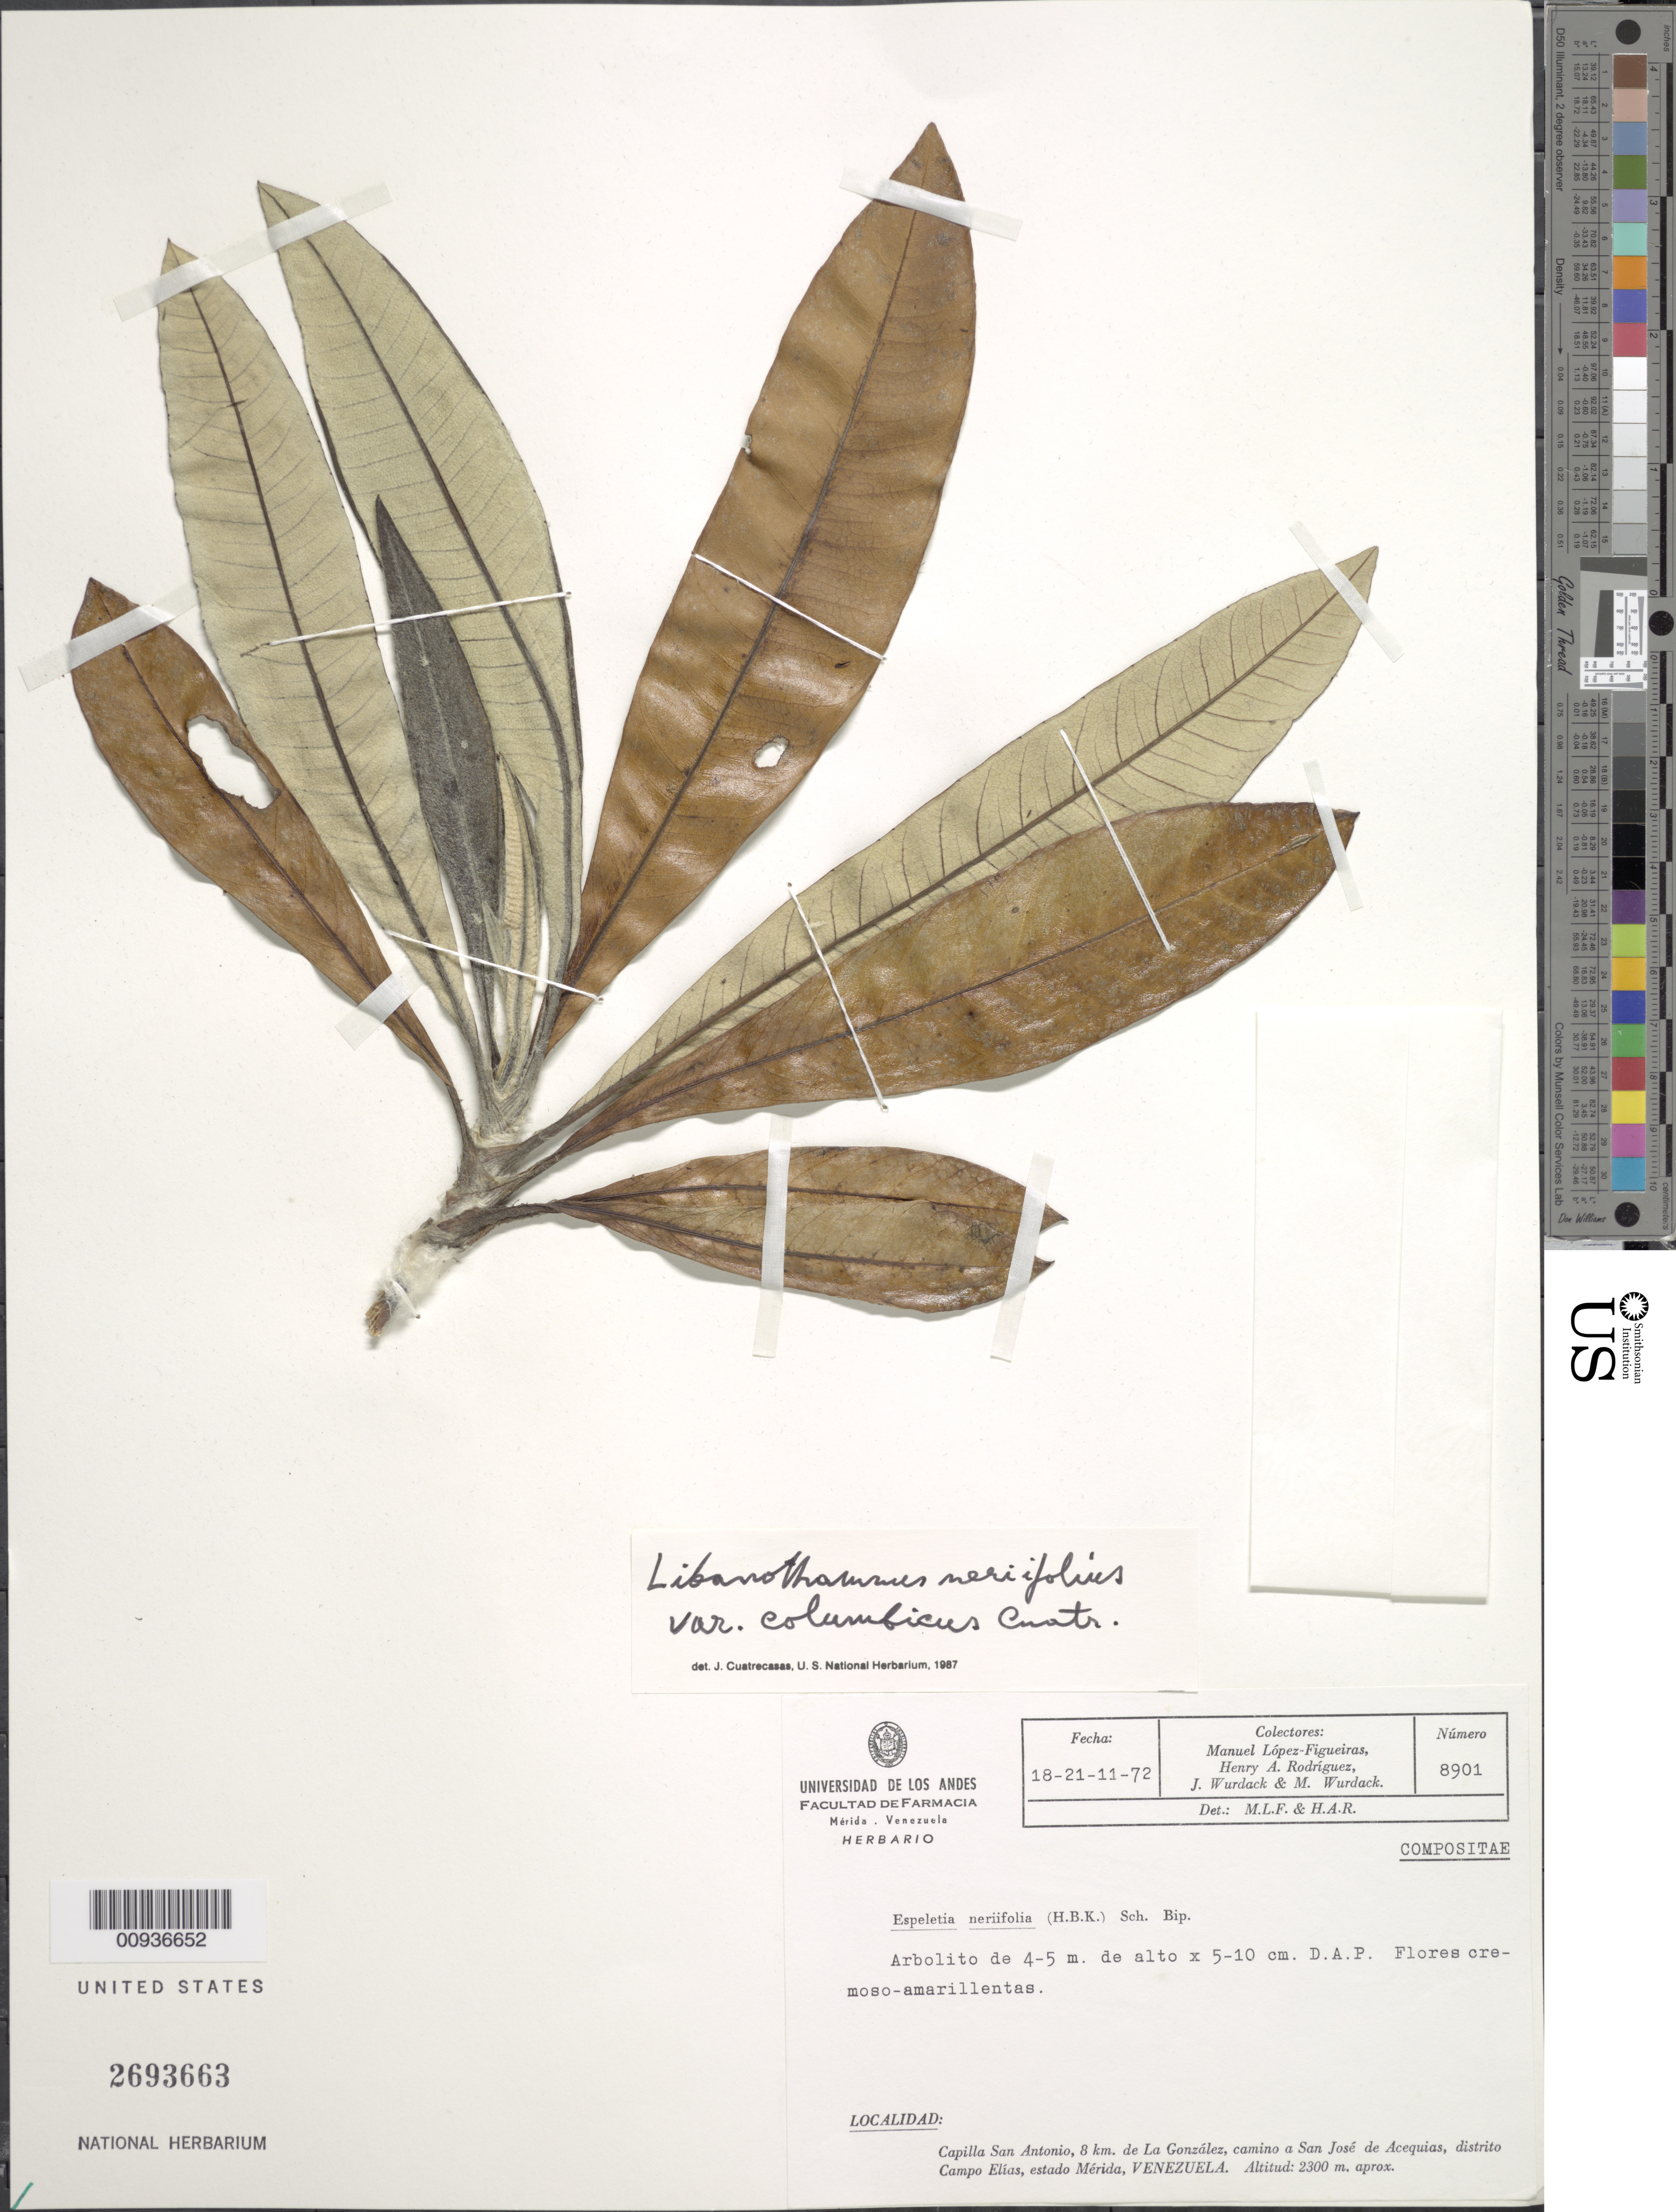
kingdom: Plantae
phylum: Tracheophyta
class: Magnoliopsida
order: Asterales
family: Asteraceae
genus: Libanothamnus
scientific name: Libanothamnus neriifolius var. columbicus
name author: (Cuatrec.) Cuatrec.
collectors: M. López Figueiras, H. A. Rodriguez, J. J. Wurdack & M. L. Wurdack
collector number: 8901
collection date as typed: Transcribed d/m/y: 18/11/72 to 21/11/72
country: Venezuela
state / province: Mérida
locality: Capilla San Antonio, 8 km de La Gonzalez, camino a San Jose de acequias, Distrito Campo Elias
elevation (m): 2300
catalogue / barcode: US 2693663